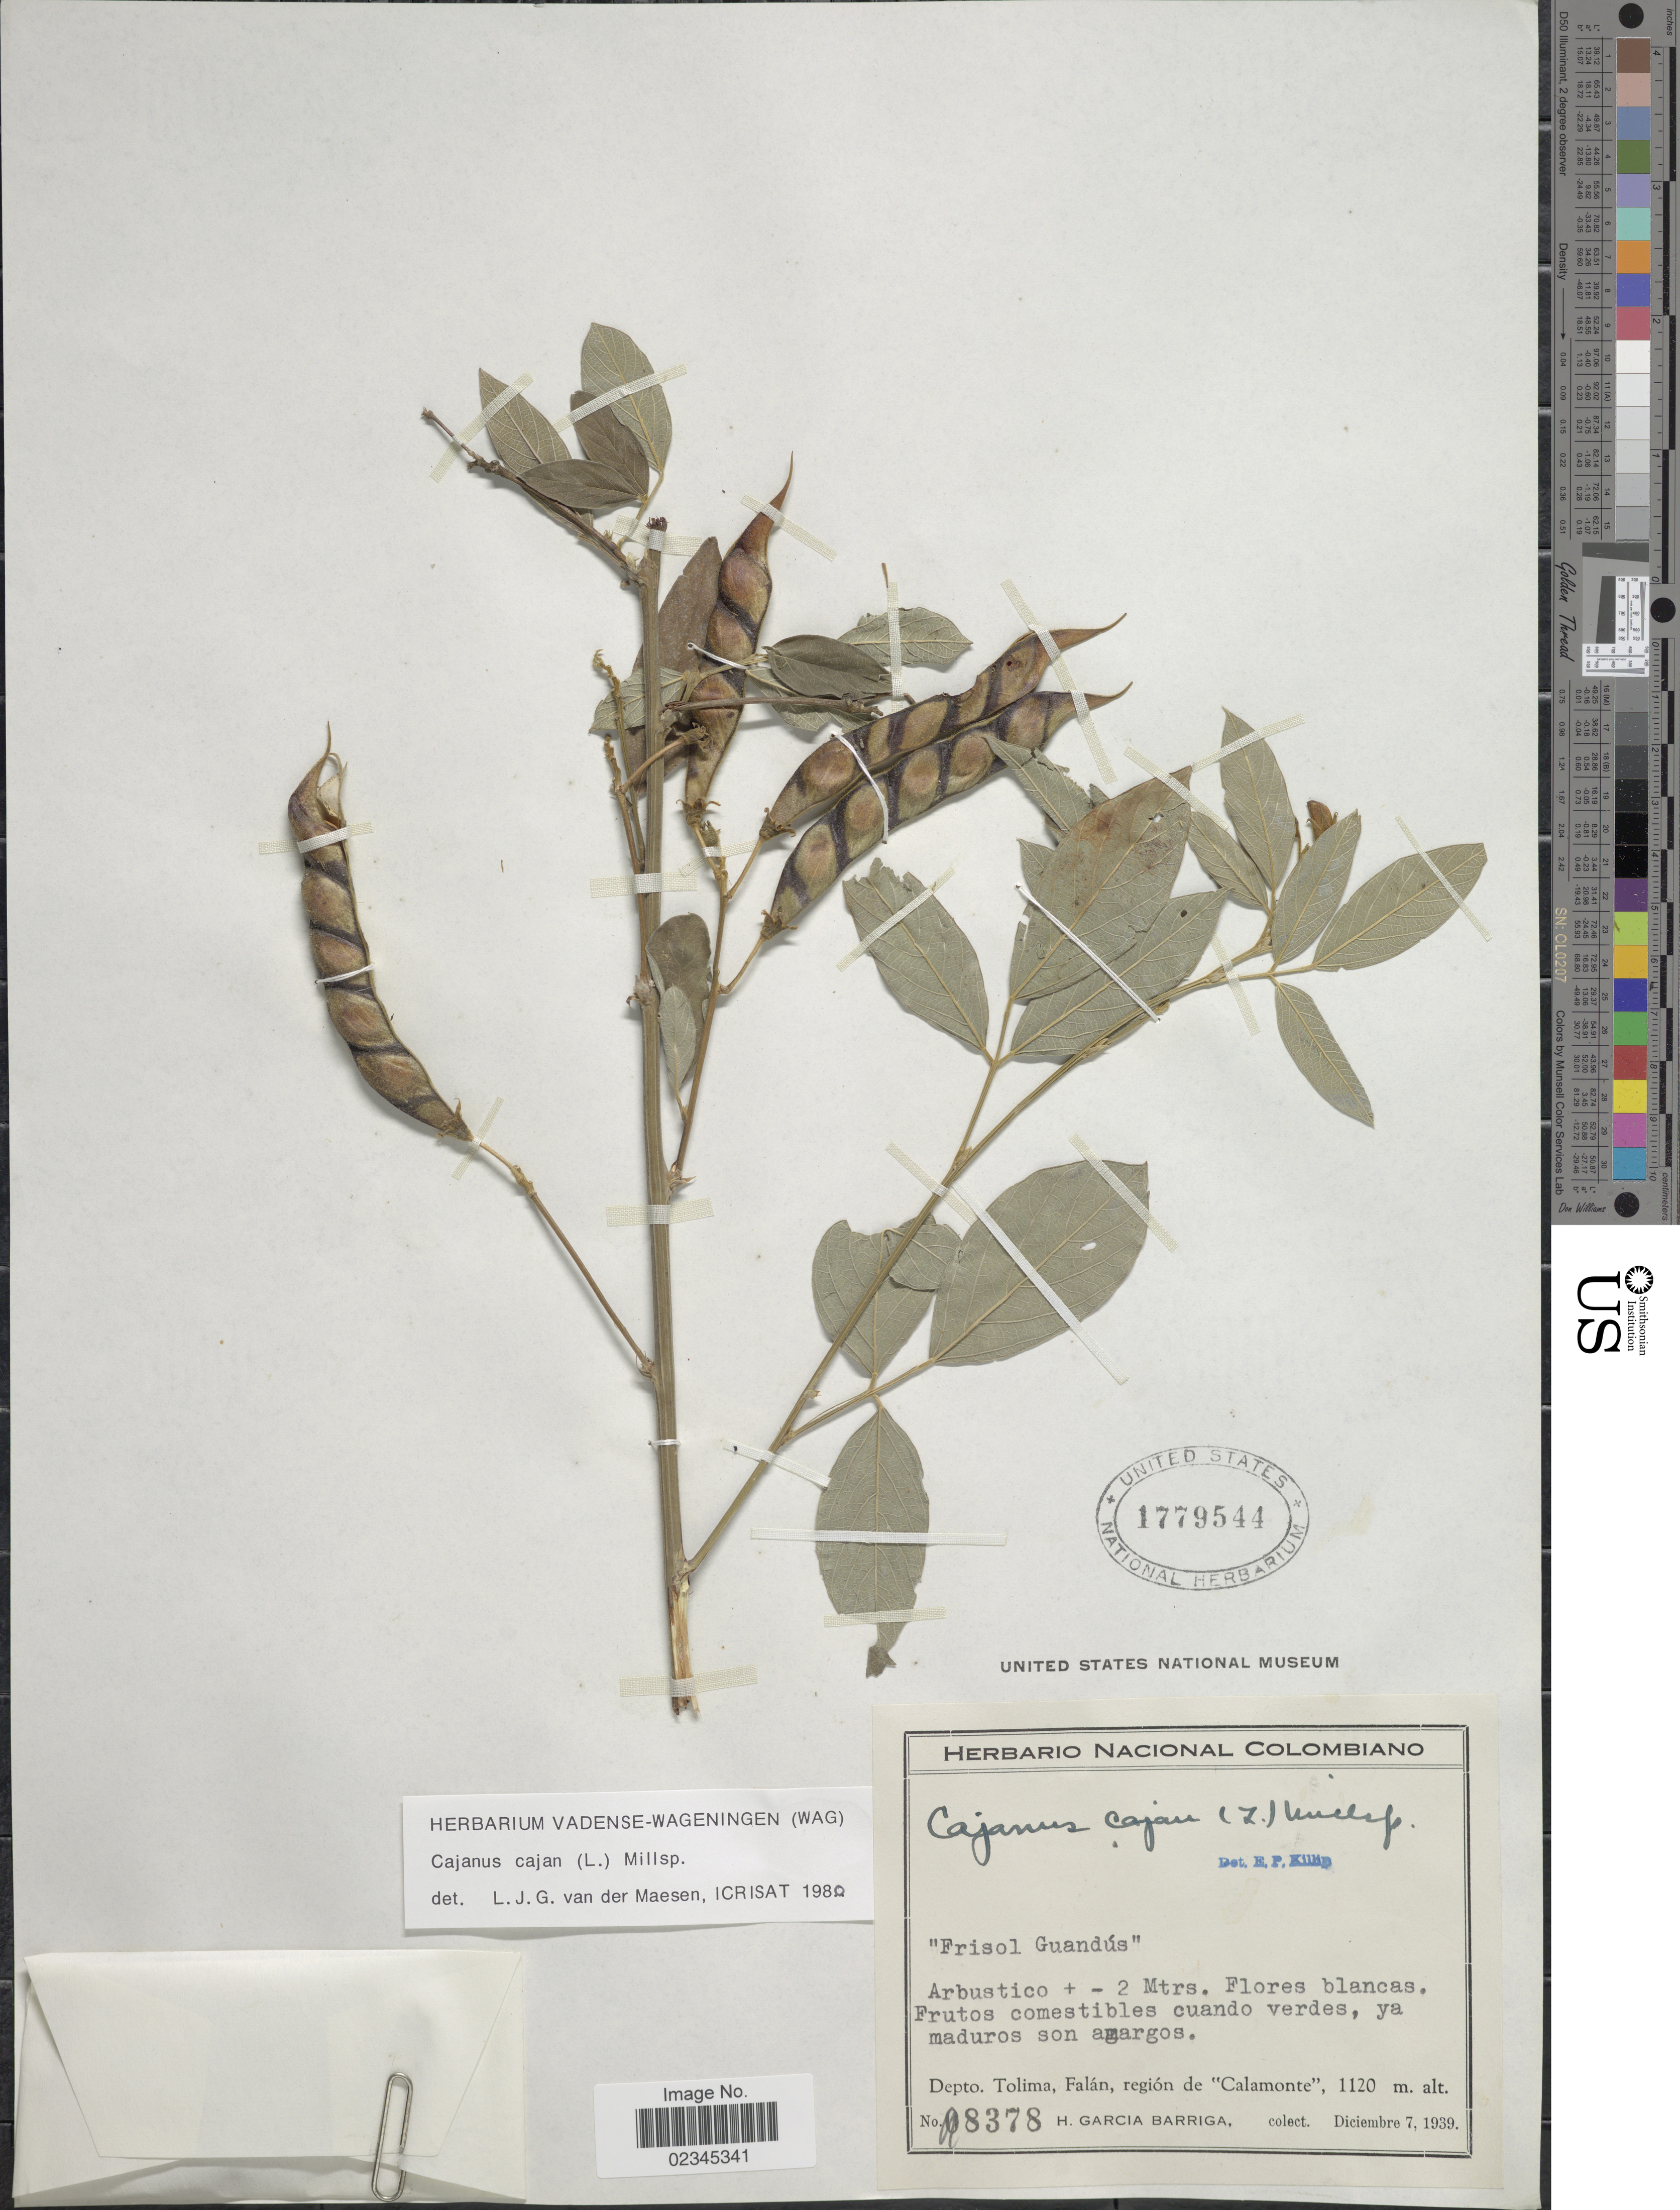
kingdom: Plantae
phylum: Tracheophyta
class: Magnoliopsida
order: Fabales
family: Fabaceae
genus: Cajanus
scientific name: Cajanus cajan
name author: (L.) Huth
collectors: H. García Barriga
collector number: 8378*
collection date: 1939-12-07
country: Colombia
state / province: Tolima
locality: Falán, región de "Calamonte"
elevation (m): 1120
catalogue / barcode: US 1779544